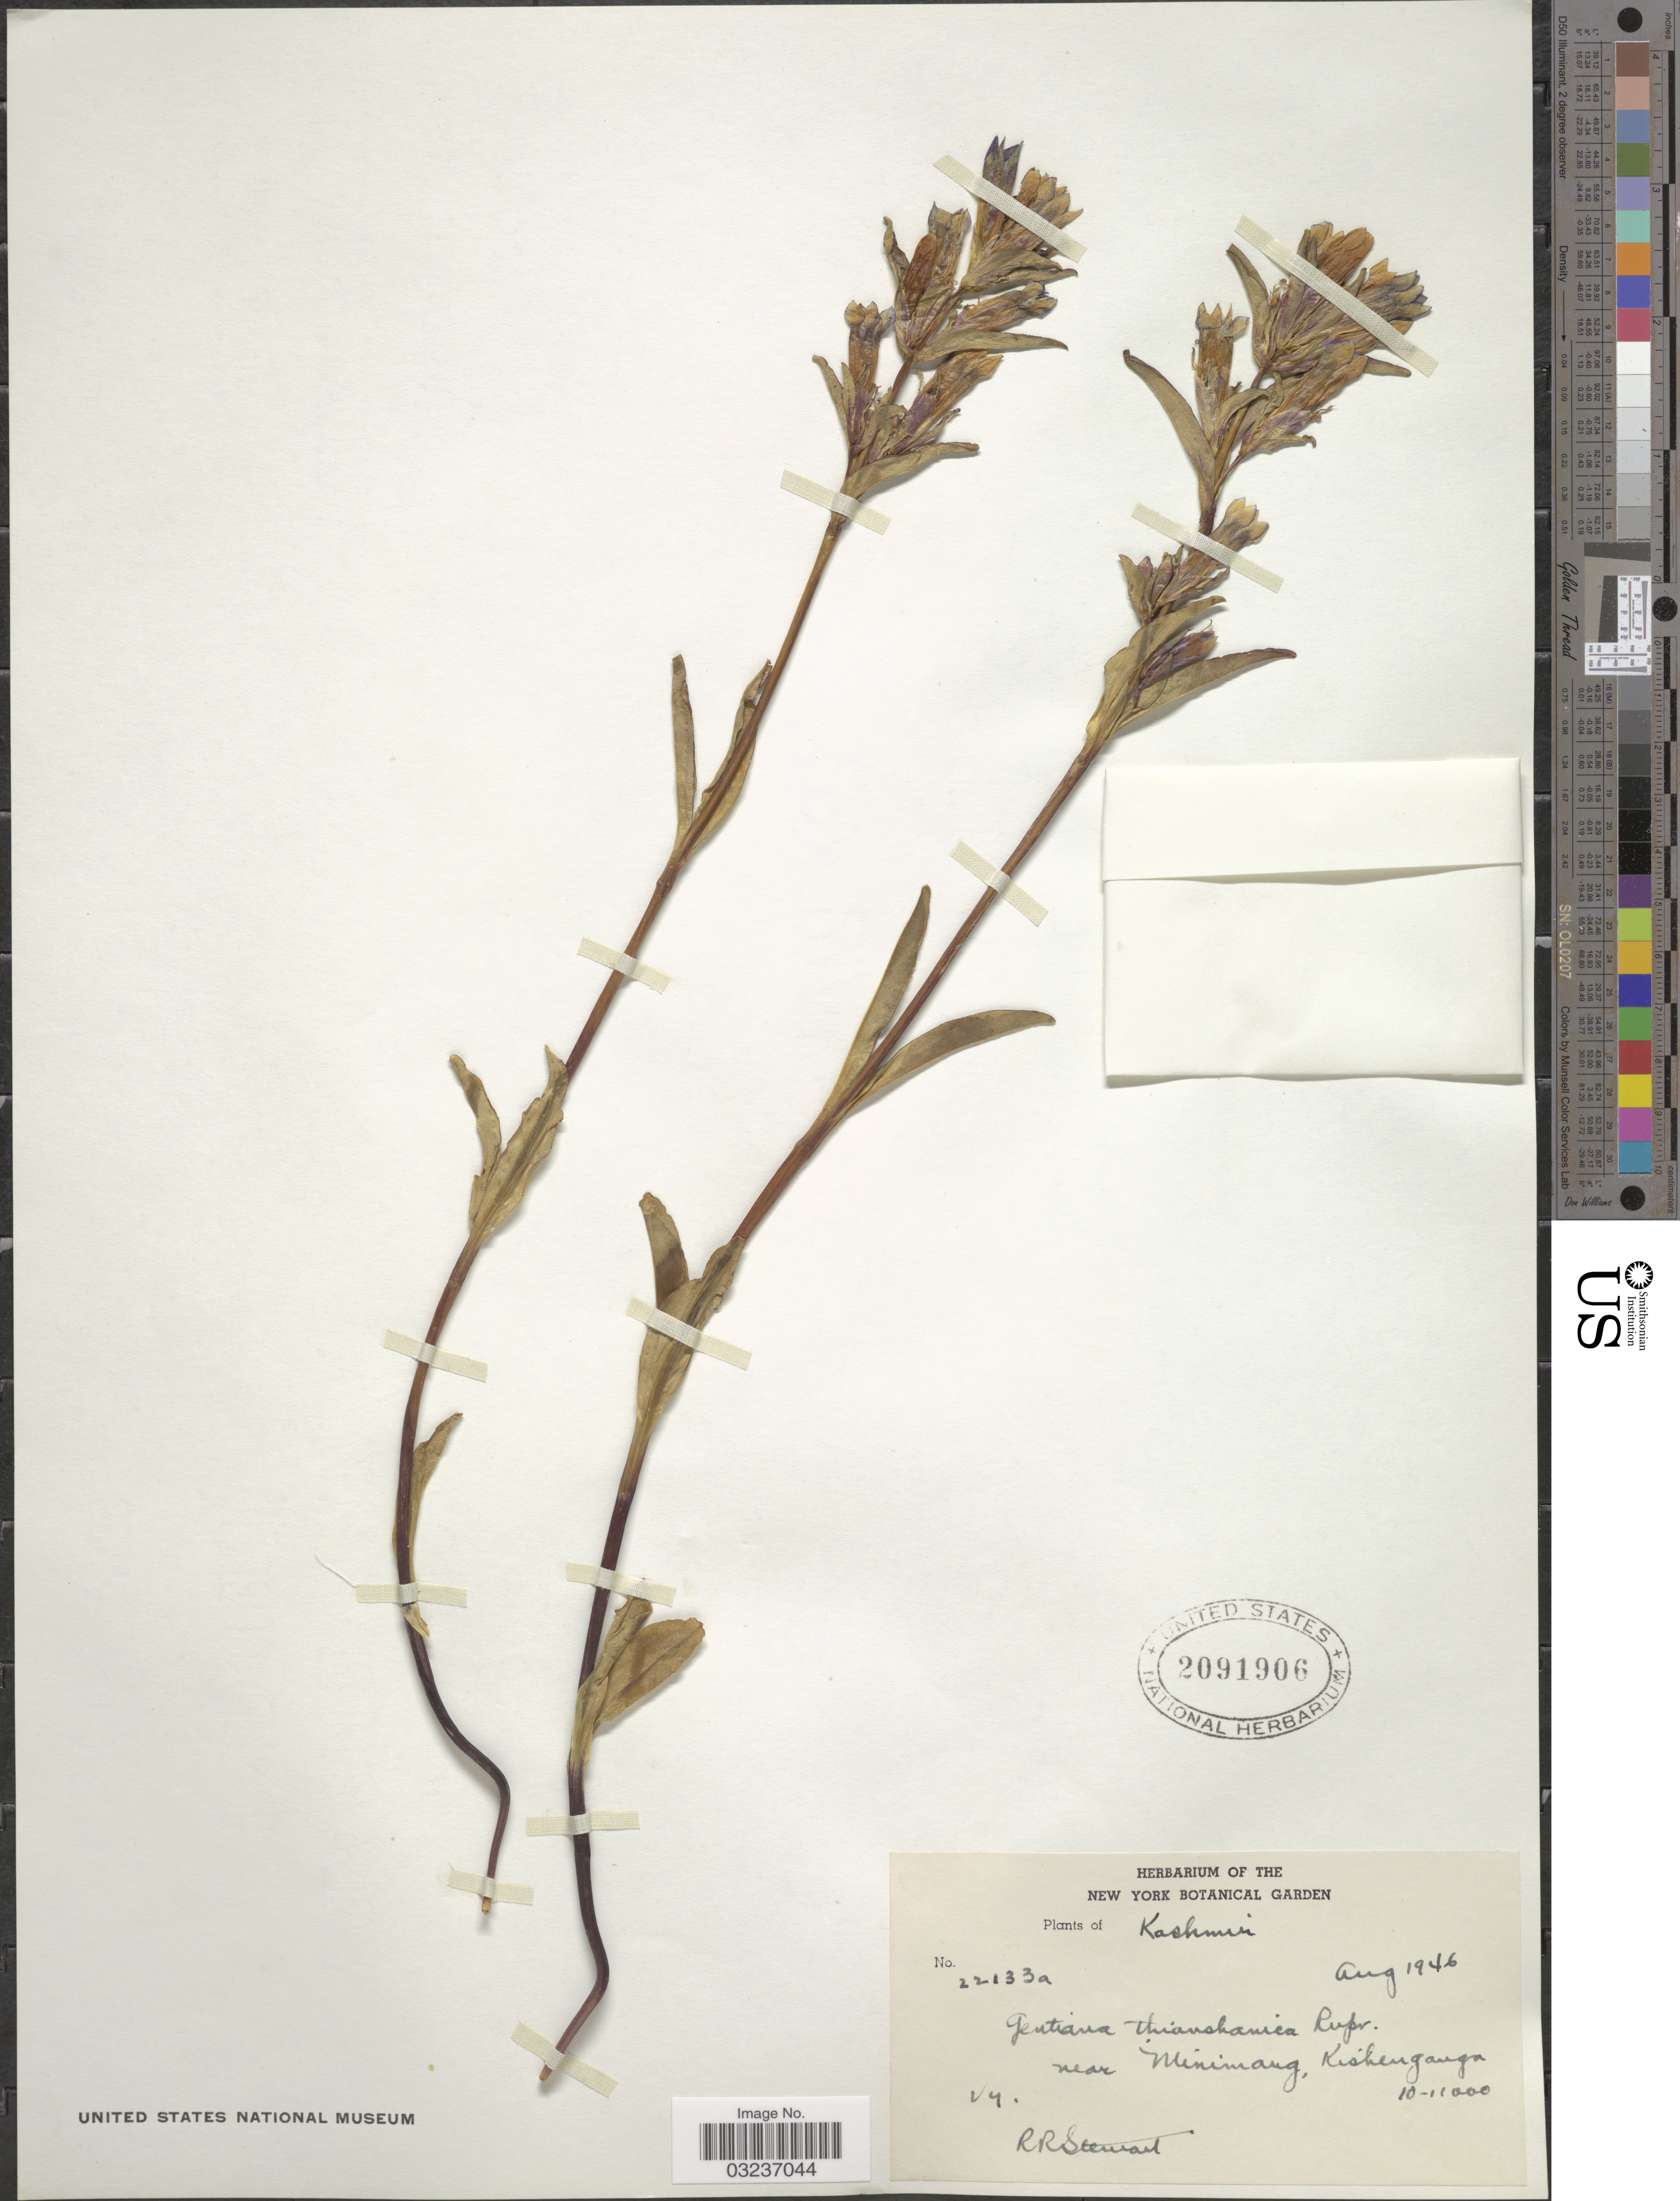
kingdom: Plantae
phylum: Tracheophyta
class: Magnoliopsida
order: Gentianales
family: Gentianaceae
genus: Gentiana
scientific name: Gentiana tianschanica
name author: Rupr.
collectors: R. Stewart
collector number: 22133a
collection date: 1946-08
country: India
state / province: Jammu and Kashmir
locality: Kashmir, near Minimang, Kishenganga.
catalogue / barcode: US 2091906